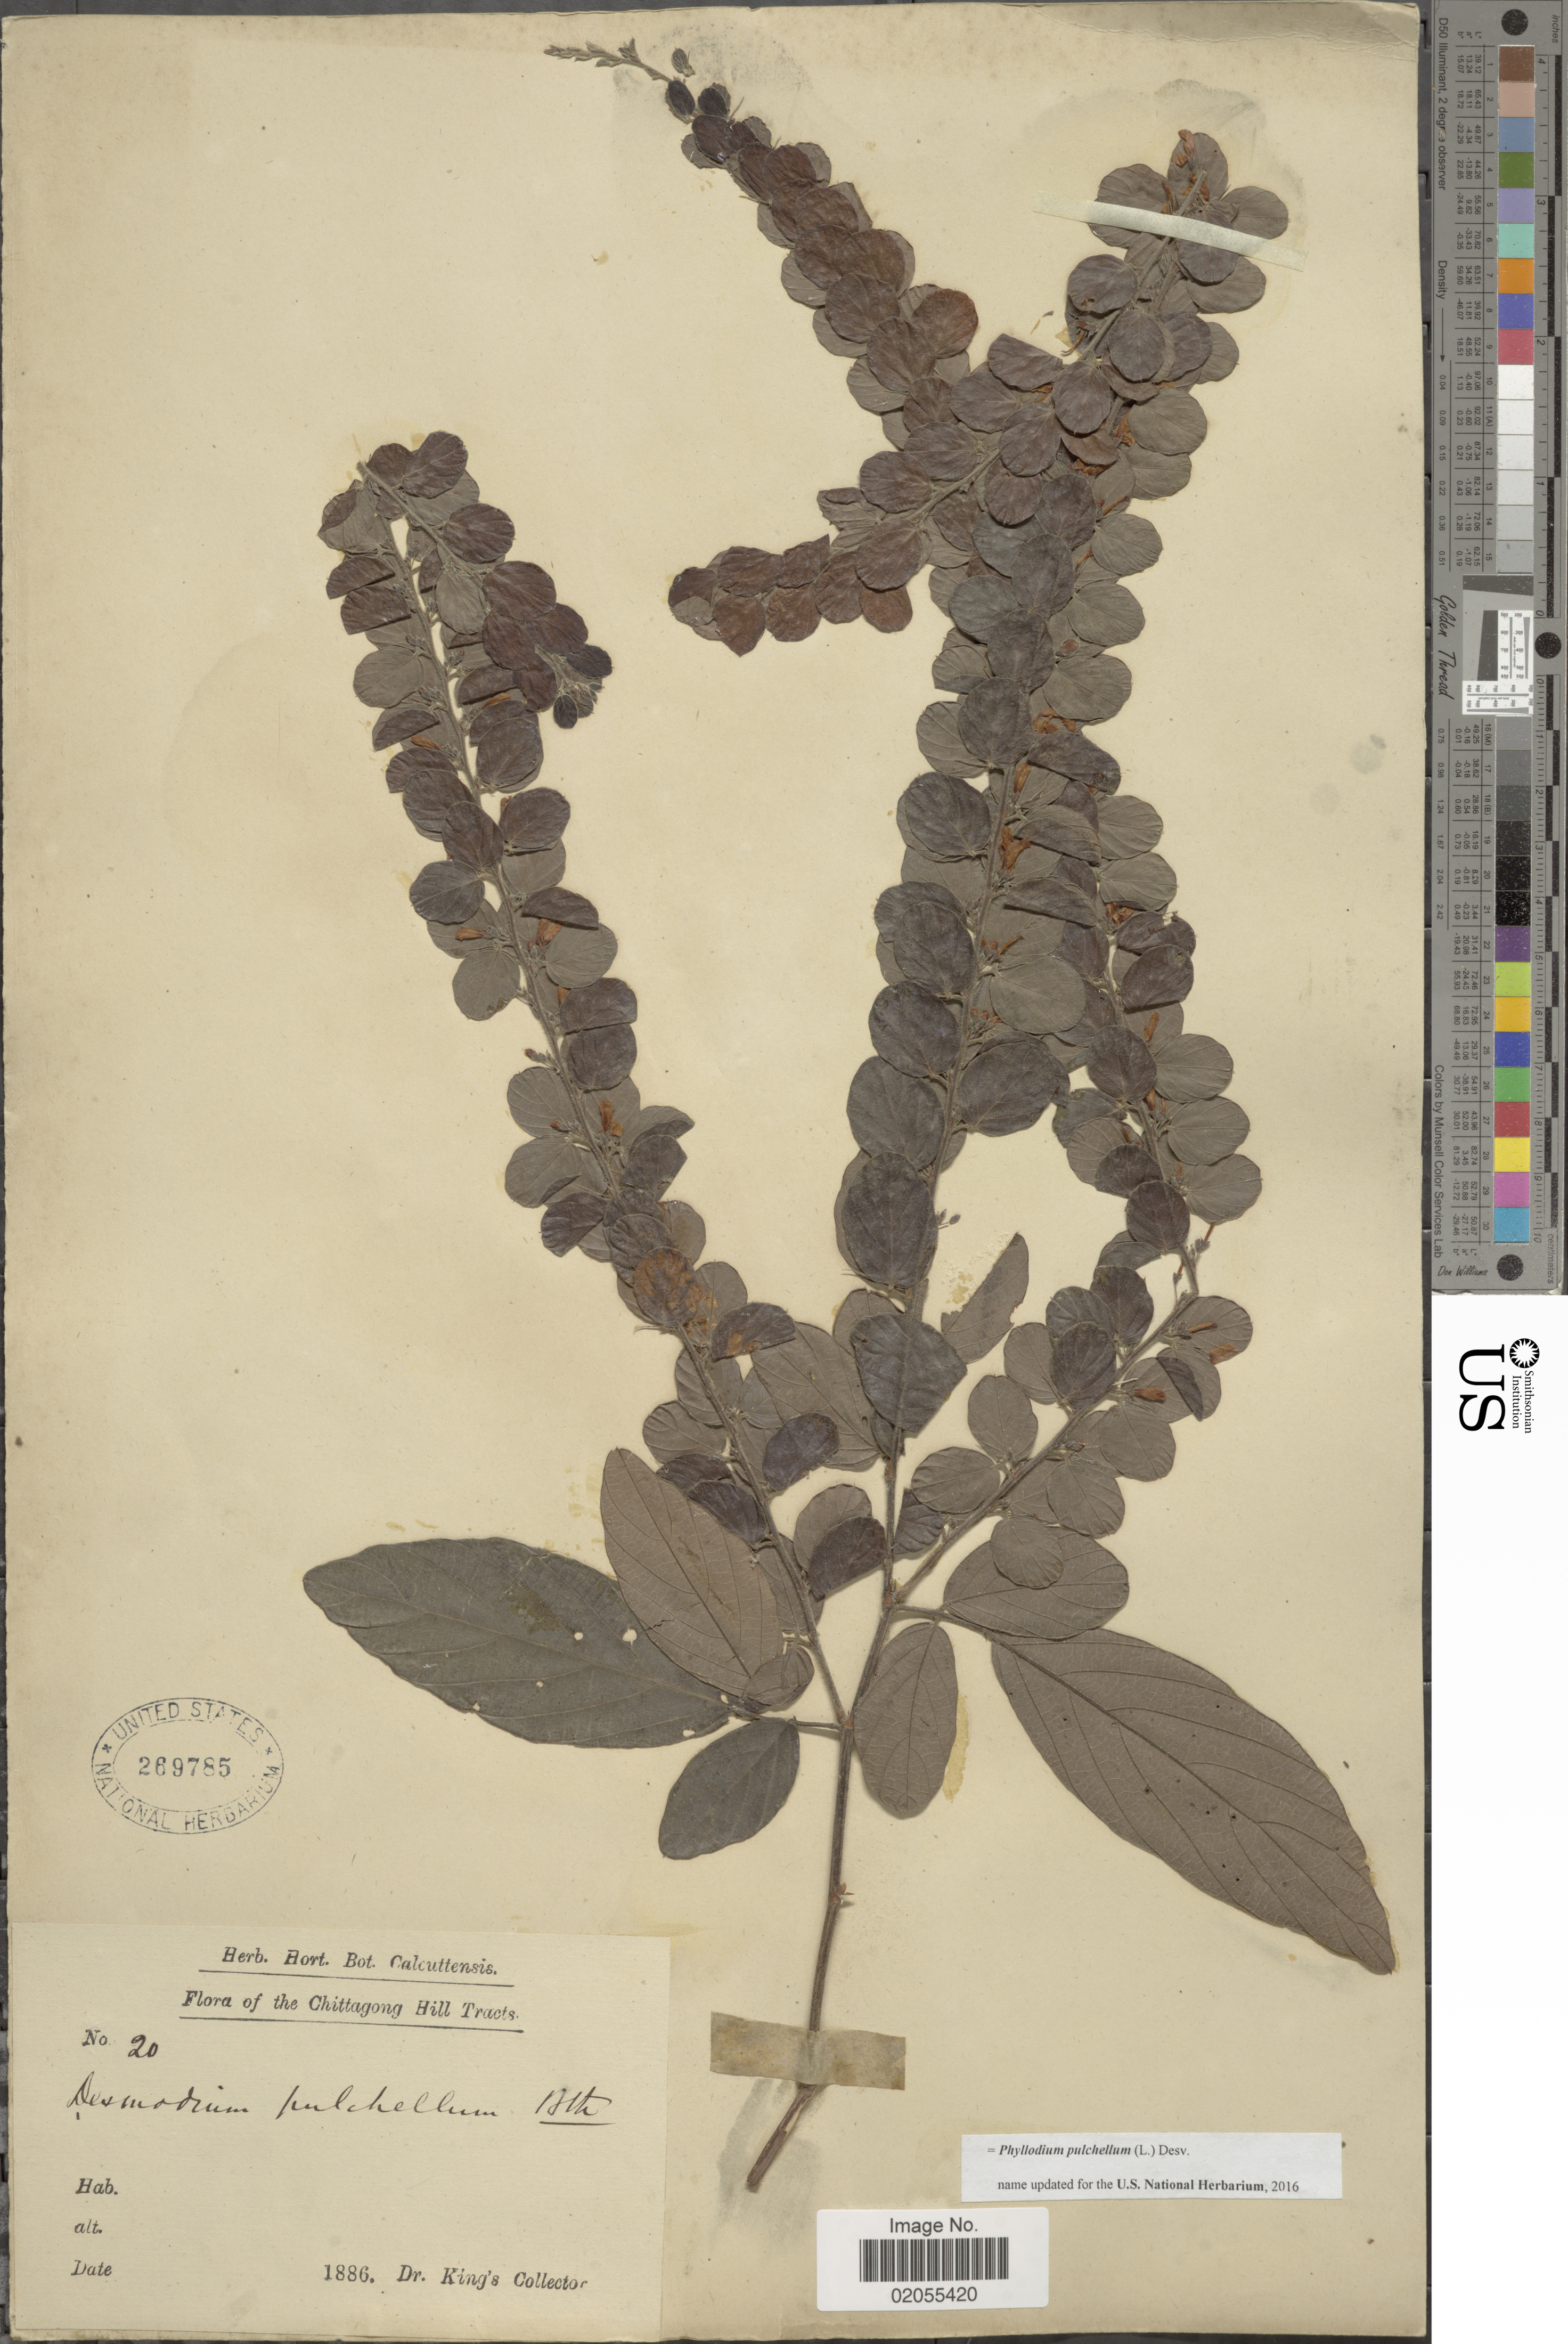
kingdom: Plantae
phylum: Tracheophyta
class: Magnoliopsida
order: Fabales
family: Fabaceae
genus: Phyllodium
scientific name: Phyllodium pulchellum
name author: (L.) Desv.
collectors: Dr. King's collector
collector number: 20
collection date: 1886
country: Bangladesh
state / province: Chittagong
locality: Chittagong Hill Tracts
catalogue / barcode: US 269785